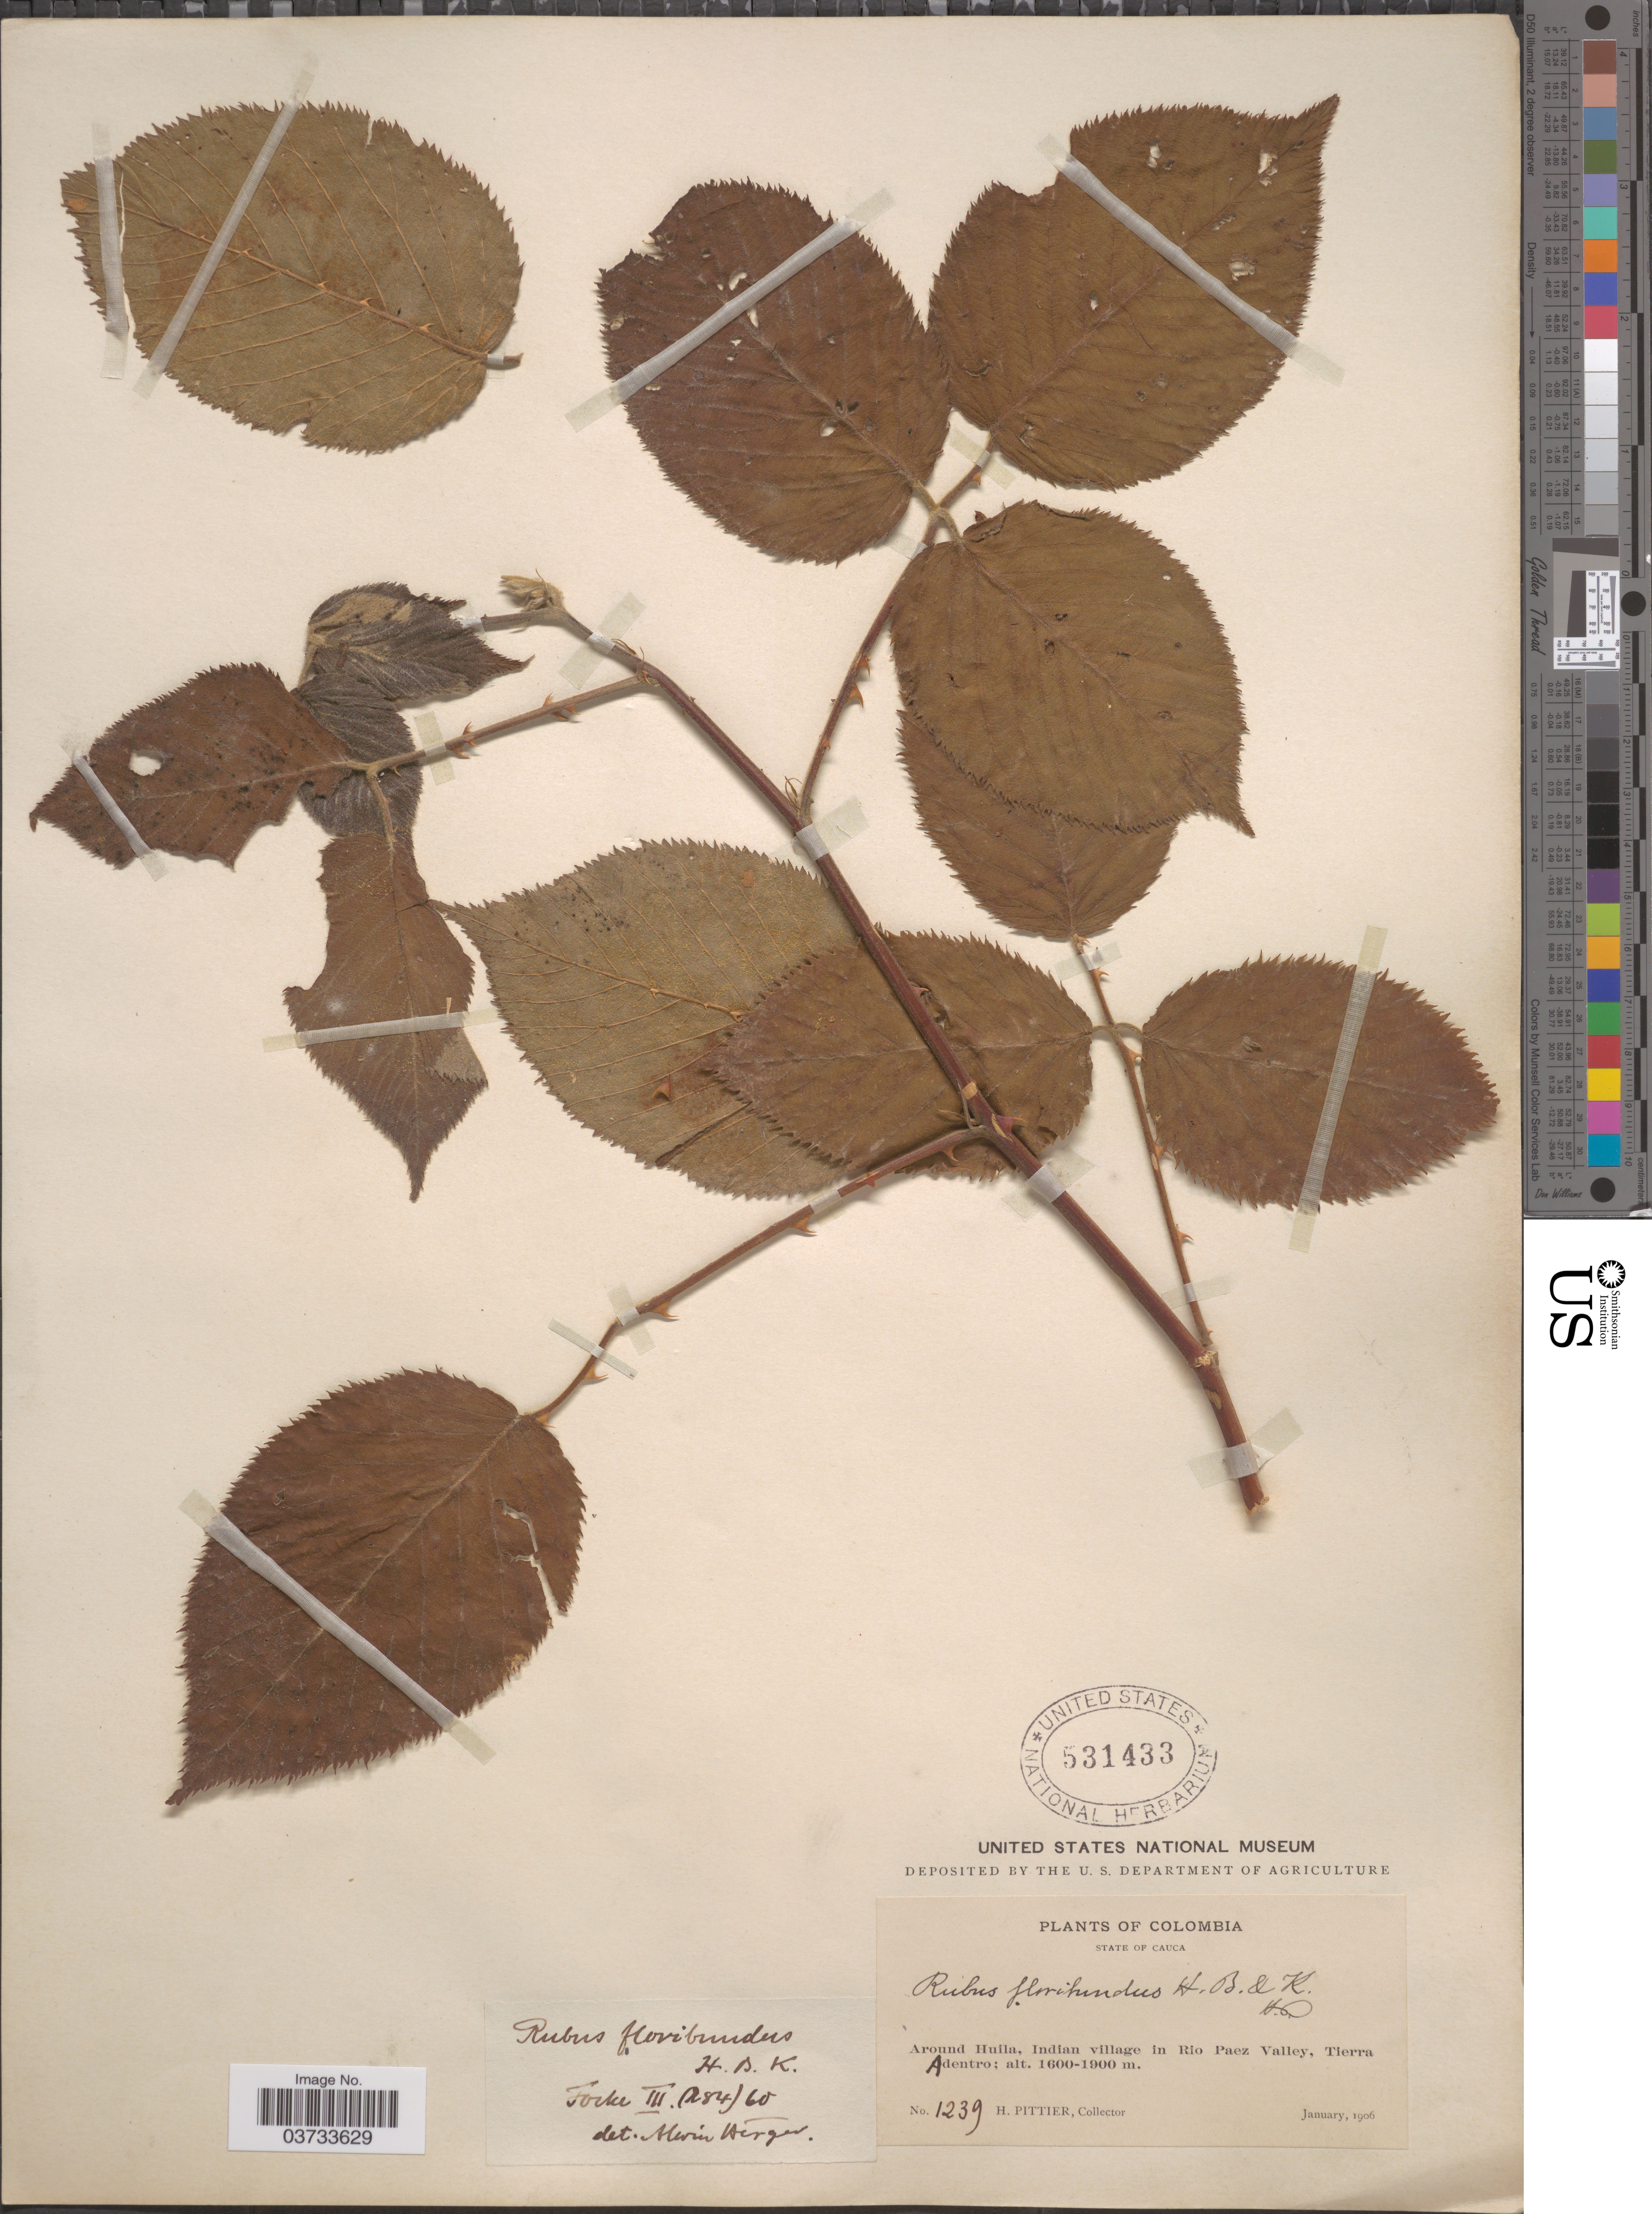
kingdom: Plantae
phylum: Tracheophyta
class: Magnoliopsida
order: Rosales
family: Rosaceae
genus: Rubus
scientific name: Rubus robustus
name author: C. Presl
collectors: H. F. Pittier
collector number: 1239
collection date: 1906-01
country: Colombia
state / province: Cauca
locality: Around Huila, Indian village in Rio Paez Valley, Tierra Adentro.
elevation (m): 1600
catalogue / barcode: US 531433